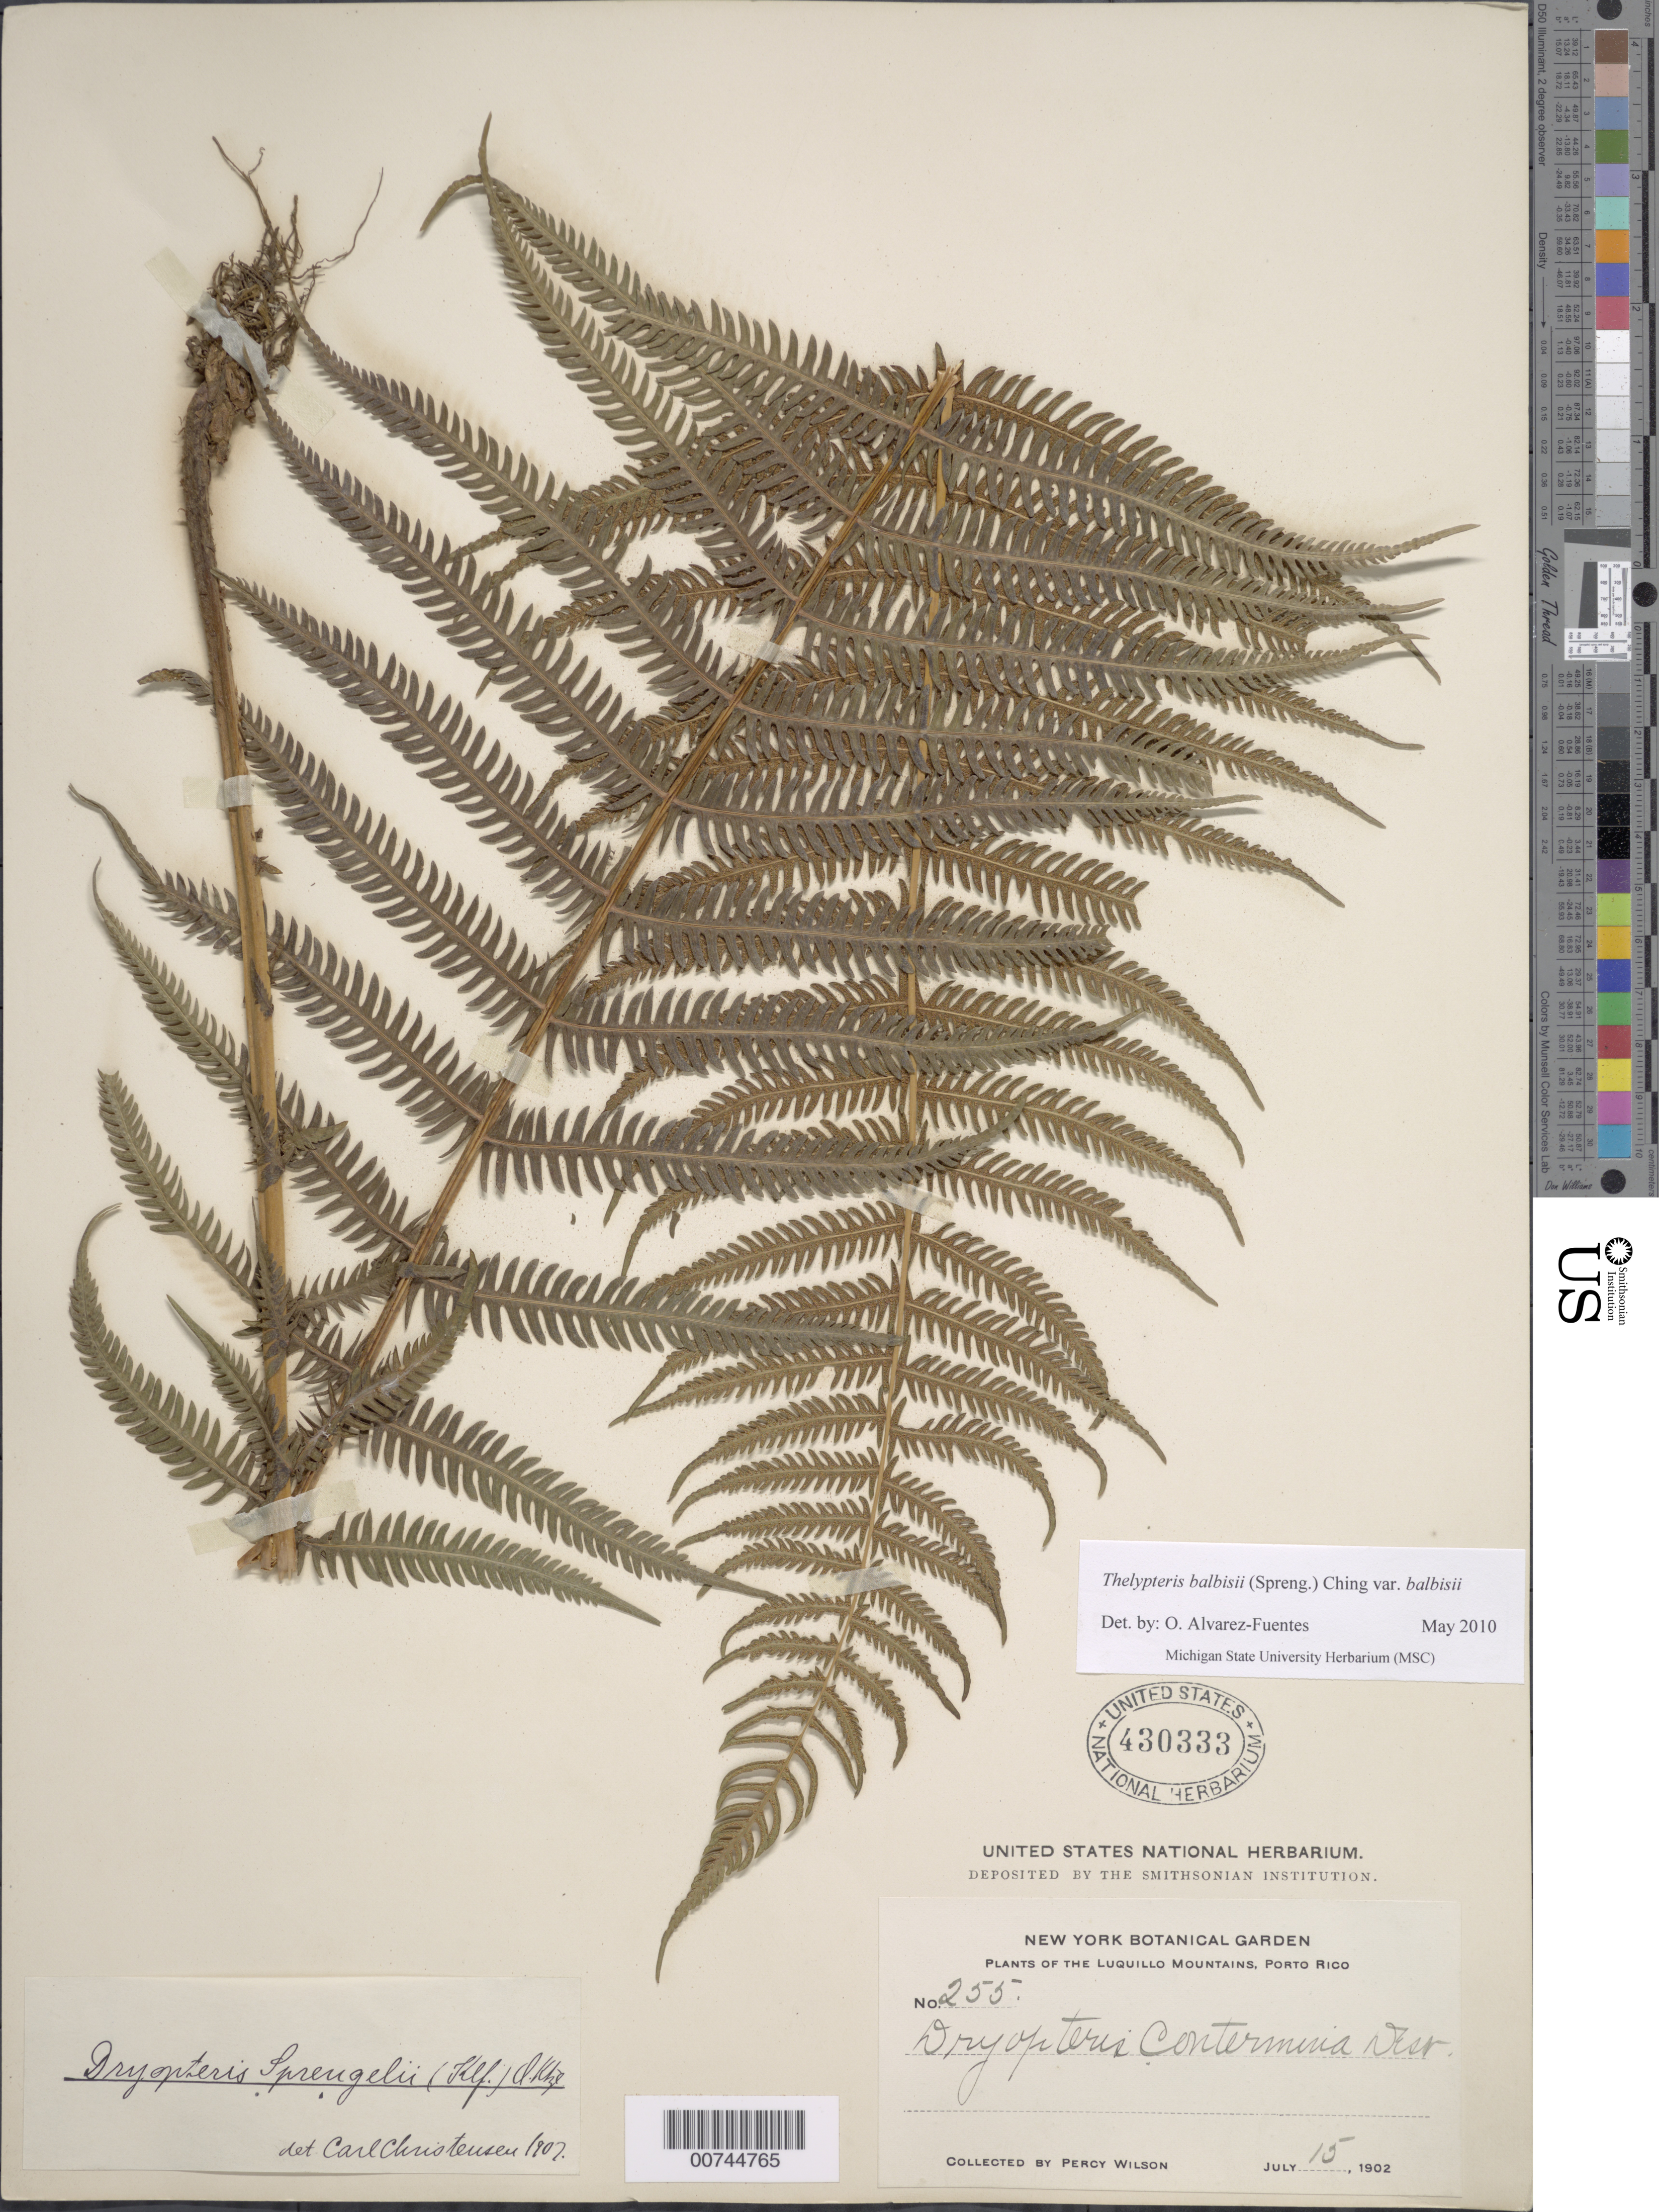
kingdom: Plantae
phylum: Tracheophyta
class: Polypodiopsida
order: Polypodiales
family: Thelypteridaceae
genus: Amauropelta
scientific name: Amauropelta balbisii (Spreng.) comb. nov., ined. 2015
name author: (Spreng.)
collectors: P. Wilson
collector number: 255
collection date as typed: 15 Jul 1902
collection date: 1902-07-15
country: Puerto Rico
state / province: Luquillo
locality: Luquillo Mountains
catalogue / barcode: US 430333